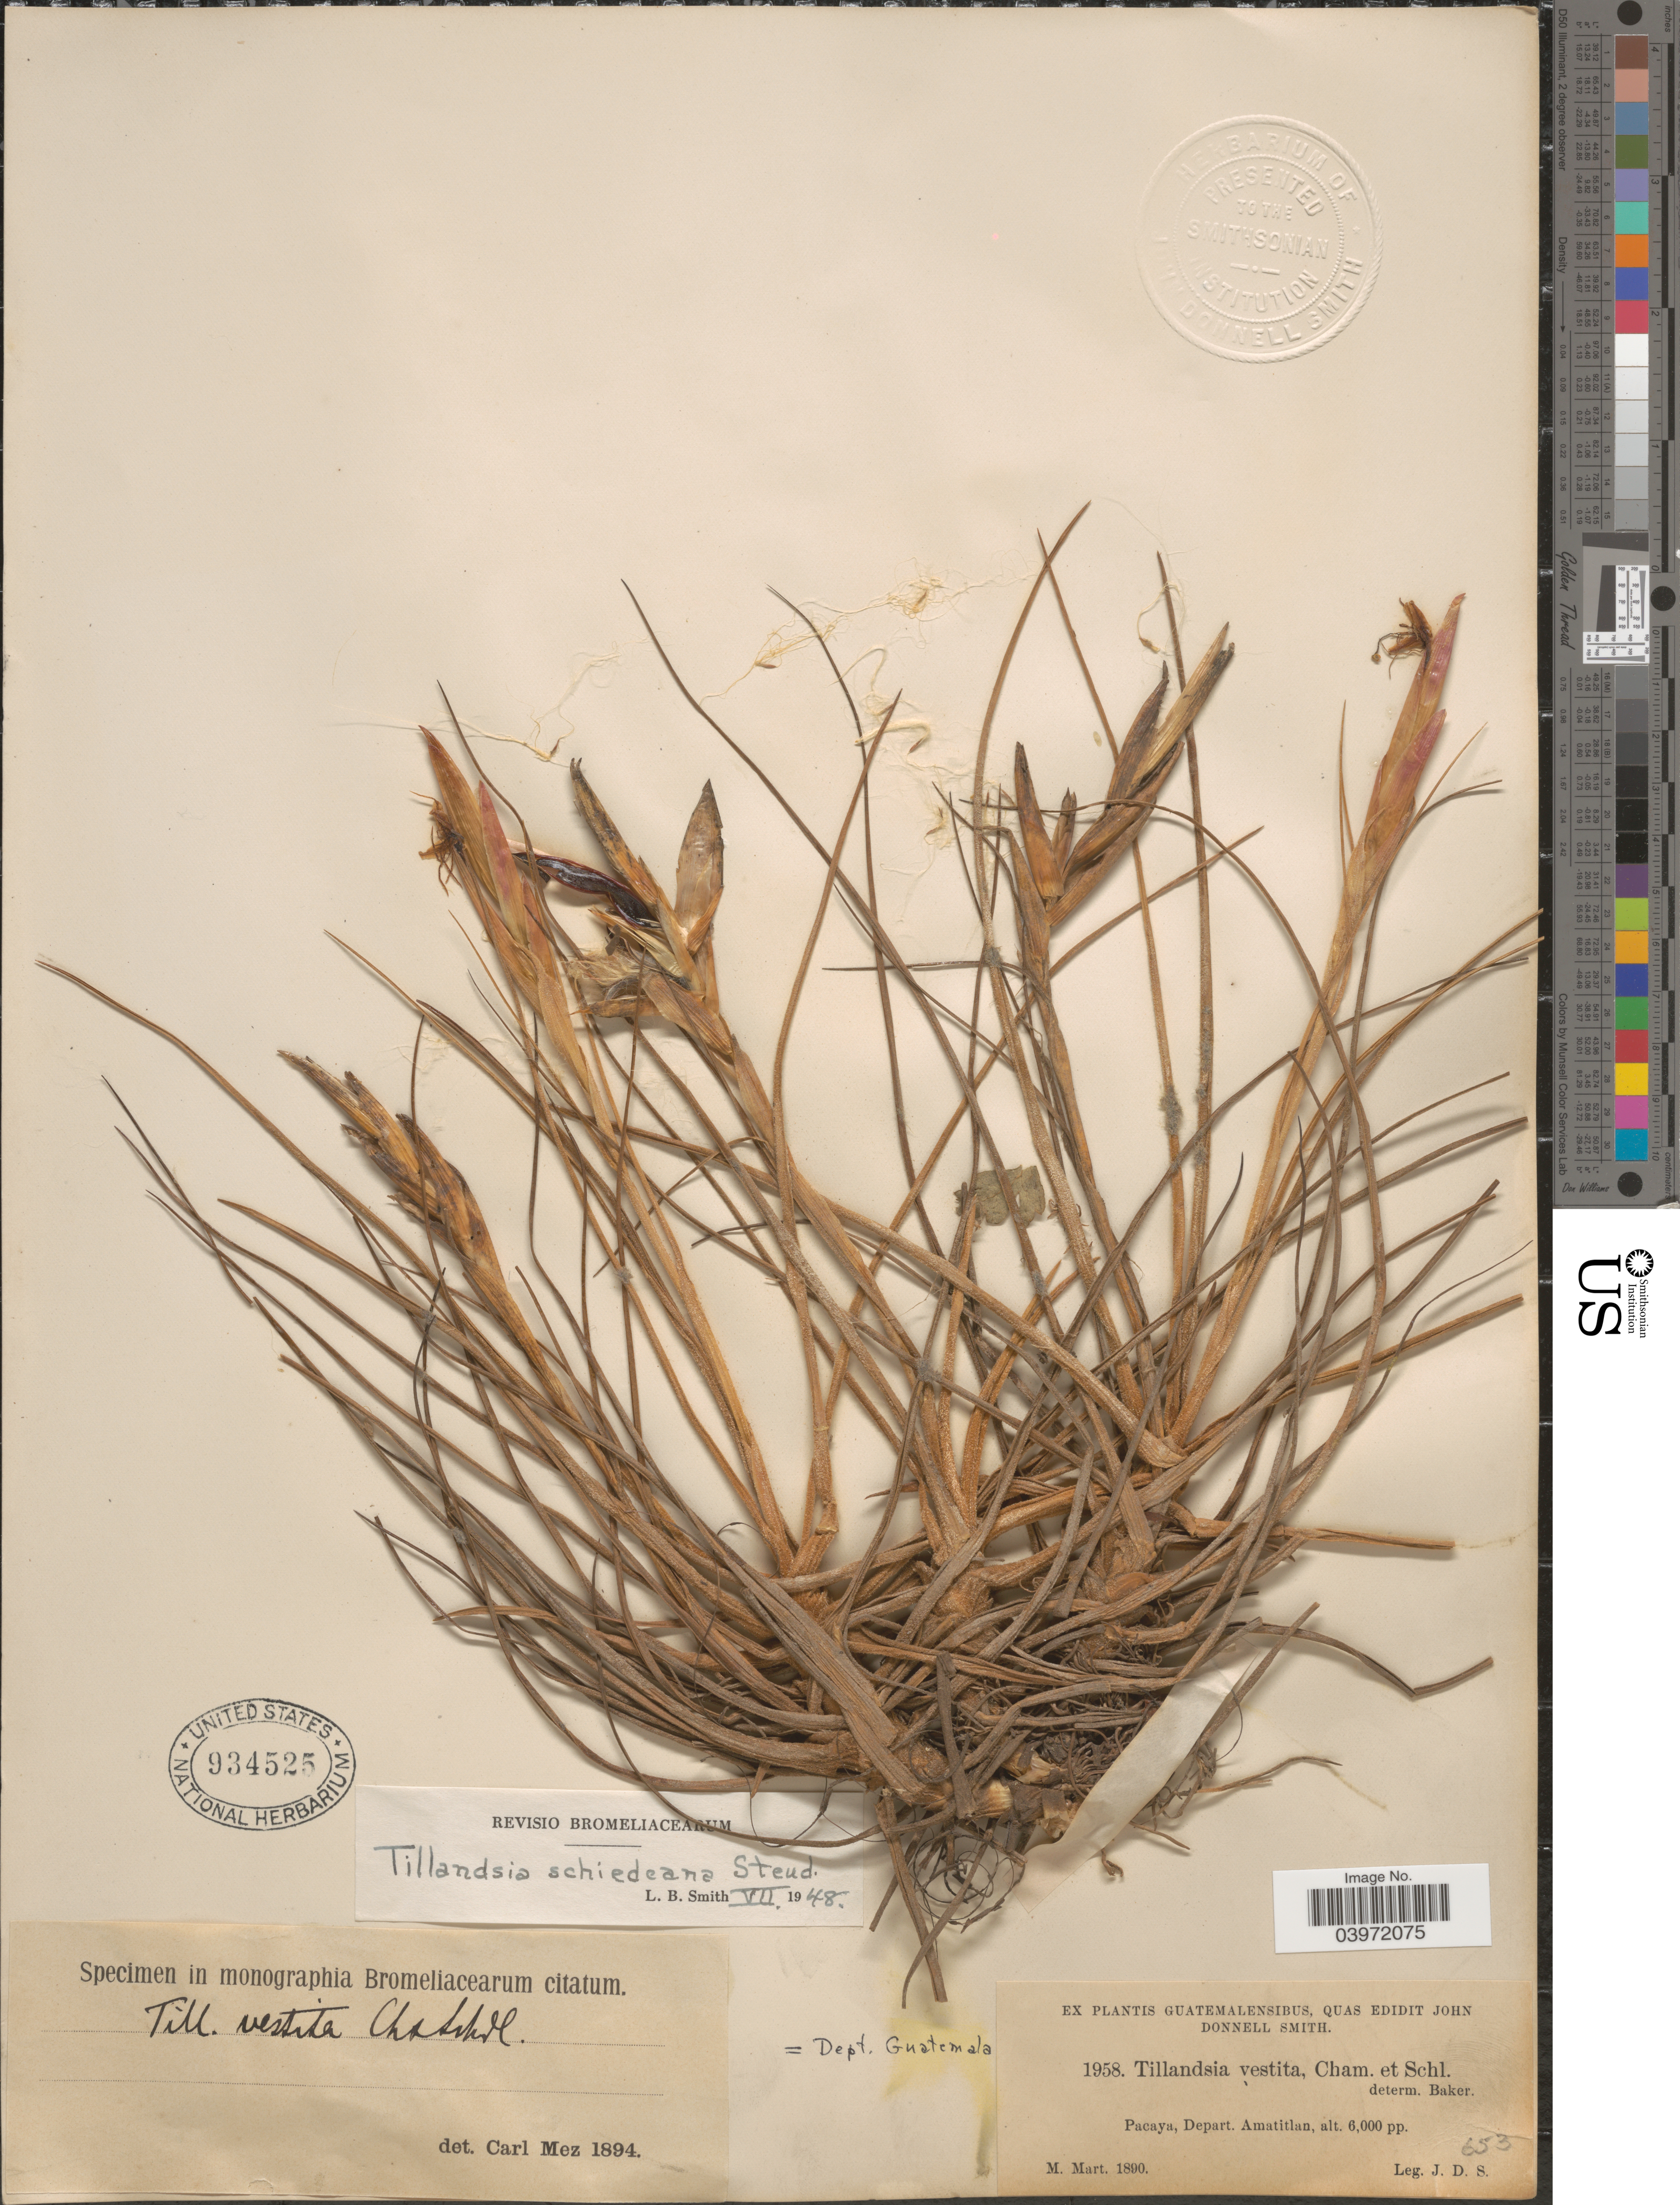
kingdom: Plantae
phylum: Tracheophyta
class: Liliopsida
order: Poales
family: Bromeliaceae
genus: Tillandsia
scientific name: Tillandsia schiedeana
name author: Steud.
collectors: J. Donnell Smith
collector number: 1958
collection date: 1890-03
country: Guatemala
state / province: Guatemala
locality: Dept. Guatemala. Pacaya, Depart. Amatitlan.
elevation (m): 1829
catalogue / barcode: US 934525